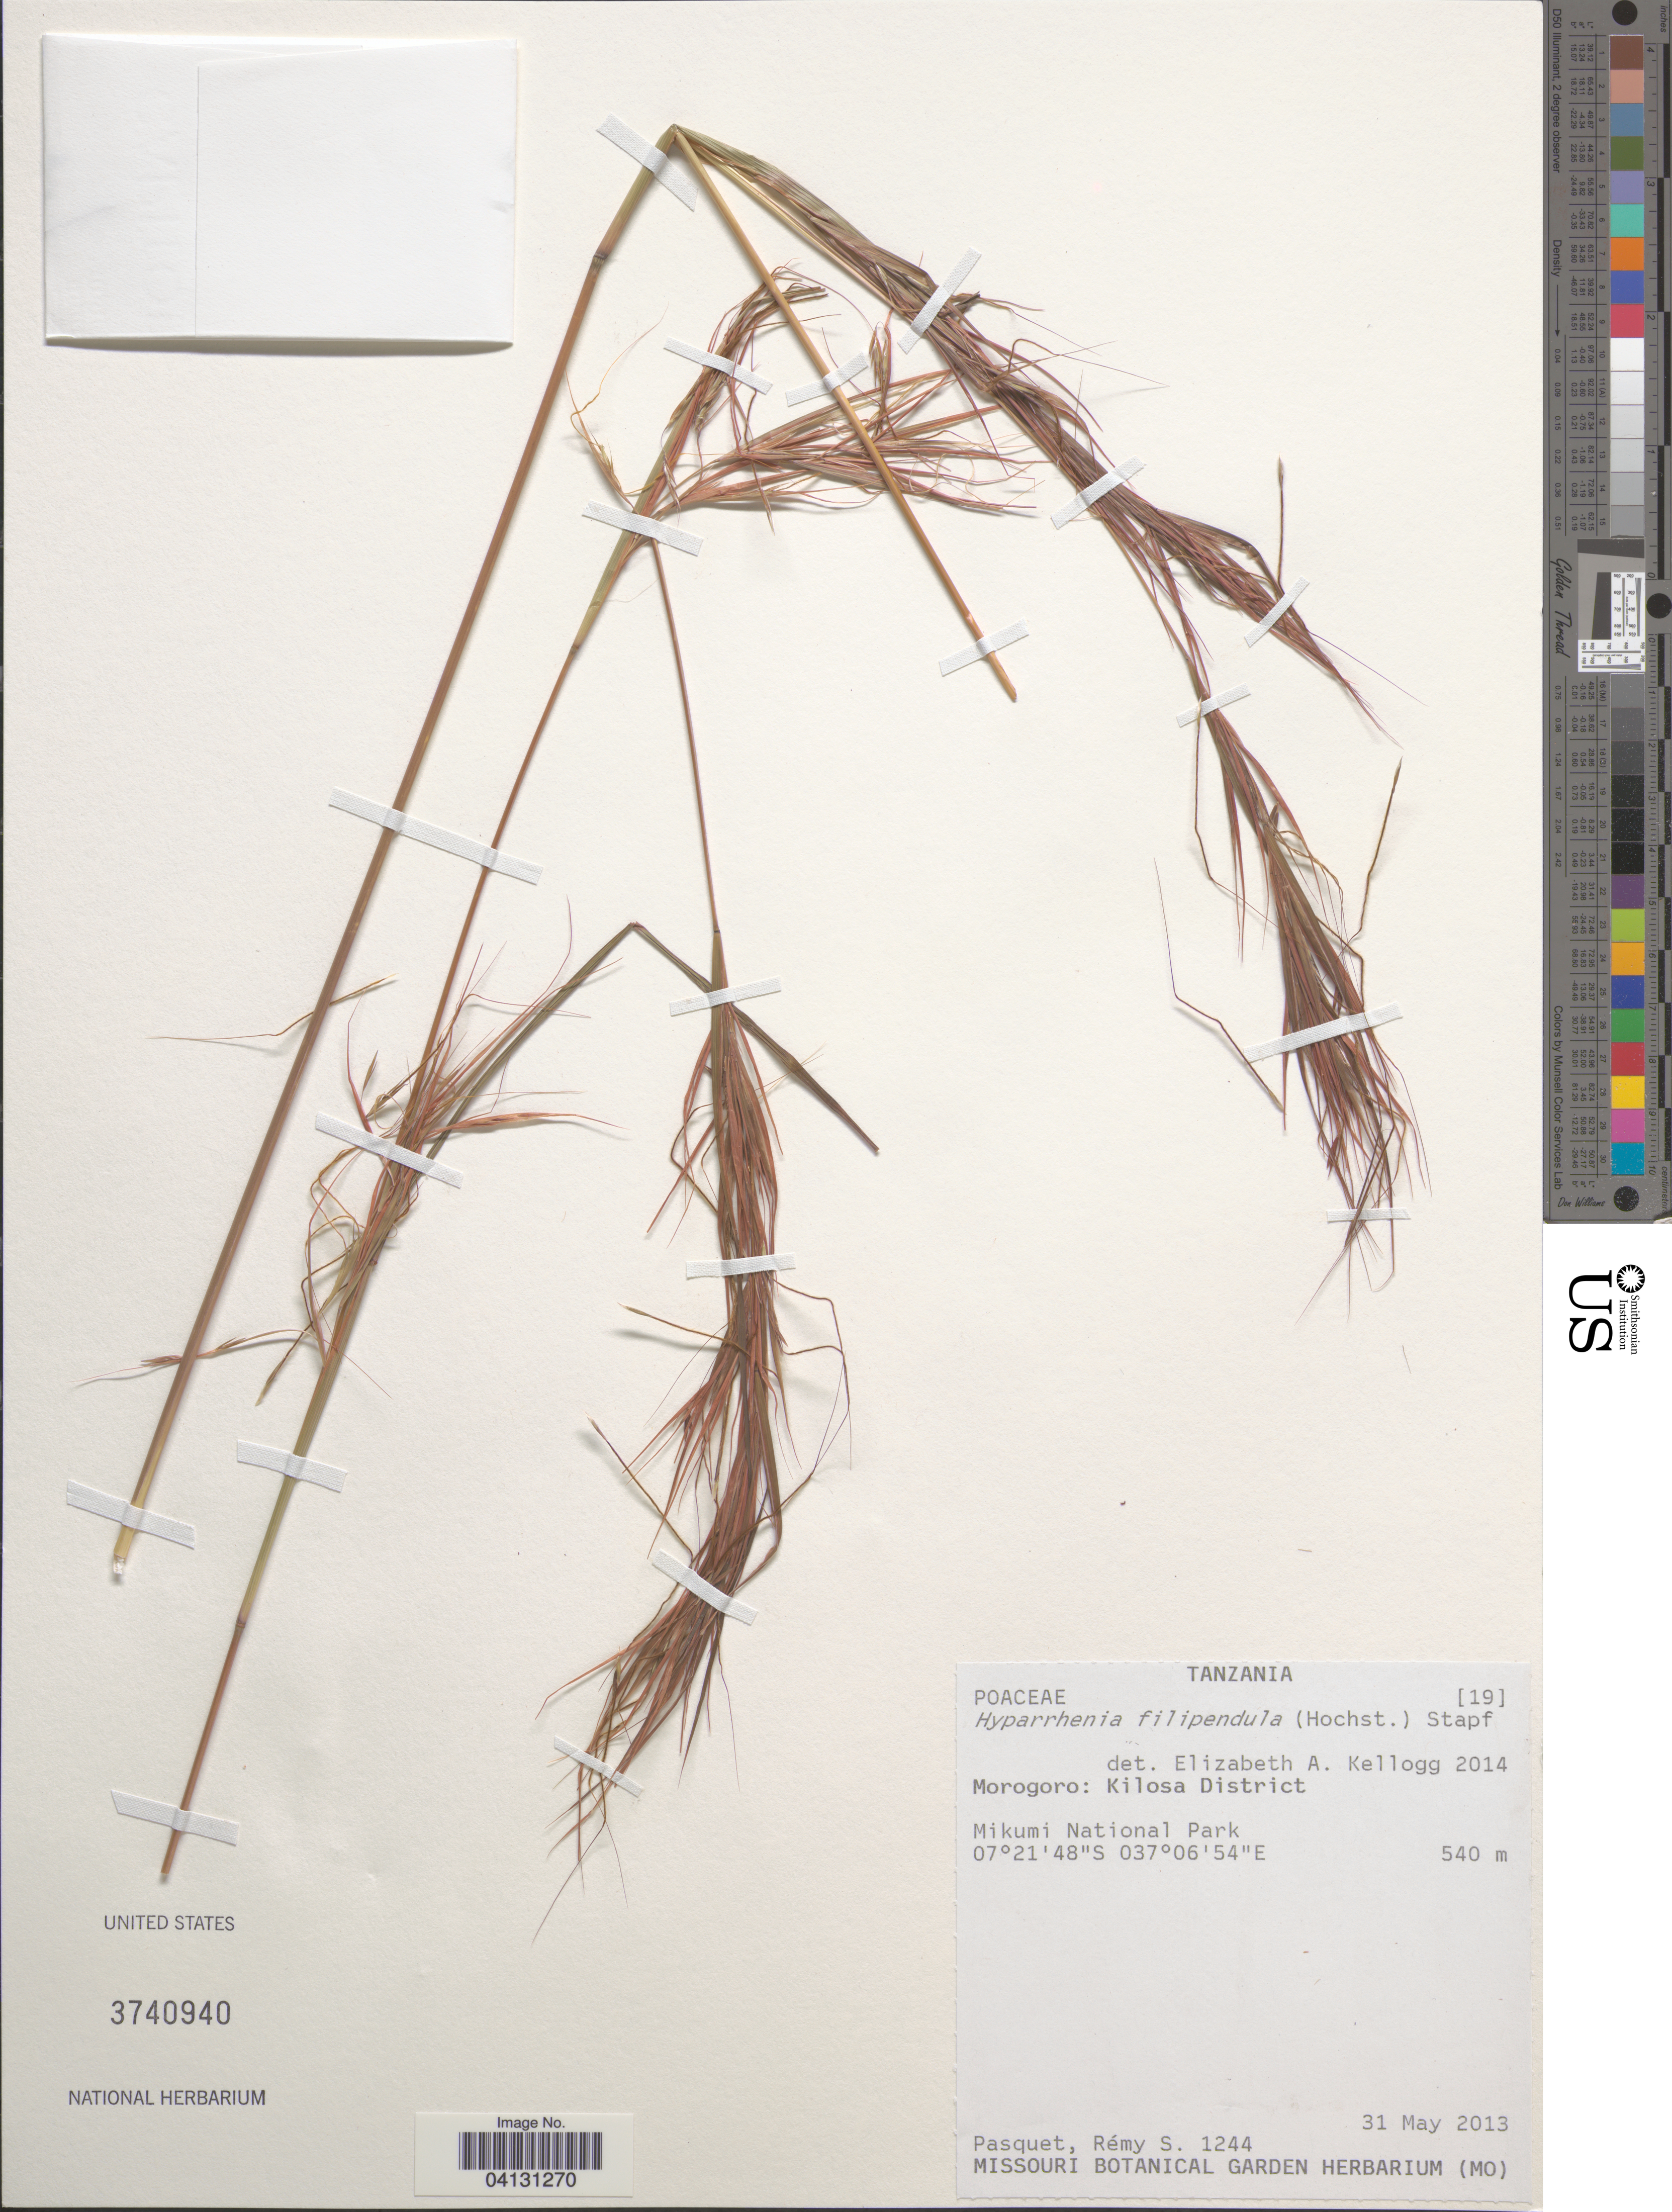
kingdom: Plantae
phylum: Tracheophyta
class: Liliopsida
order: Poales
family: Poaceae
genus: Hyparrhenia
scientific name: Hyparrhenia filipendula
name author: (Hochr.) Stapf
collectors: R. Pasquet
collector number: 1244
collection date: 2013-05-31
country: Tanzania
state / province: Morogoro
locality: Kilosa District. Mikumi National Park.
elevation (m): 540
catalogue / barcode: US 3740940